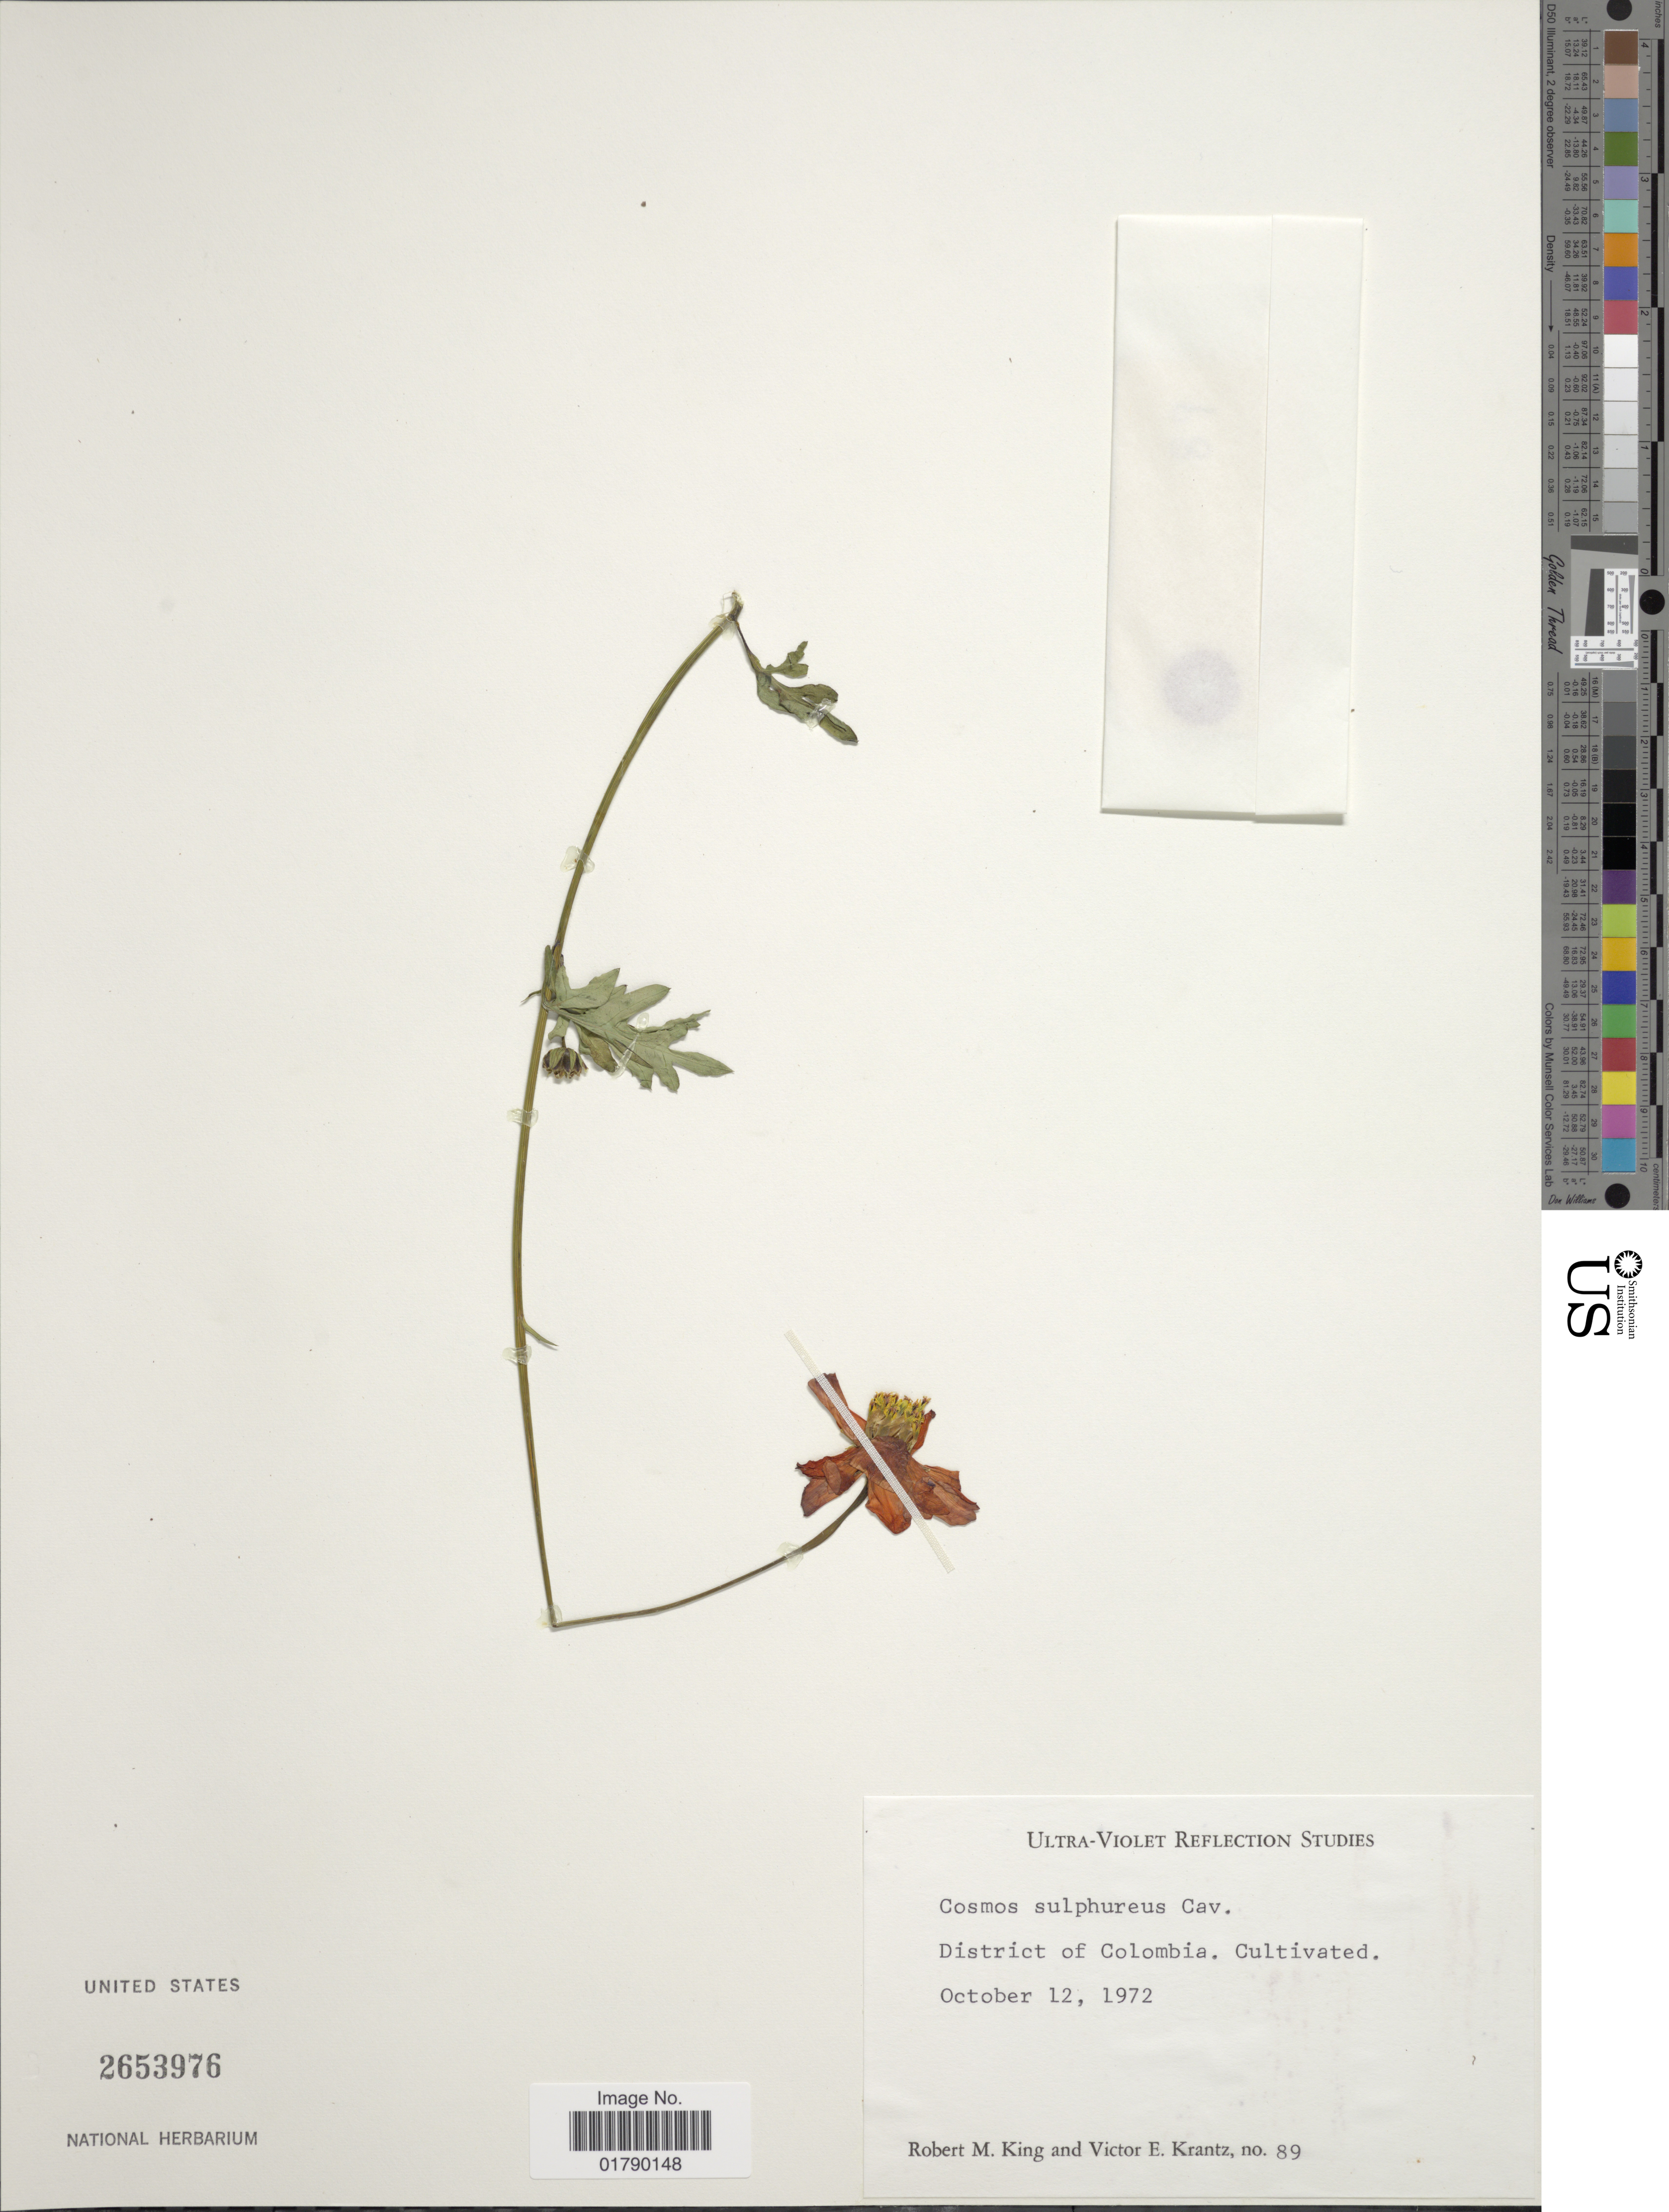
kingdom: Plantae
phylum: Tracheophyta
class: Magnoliopsida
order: Asterales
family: Asteraceae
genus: Cosmos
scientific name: Cosmos sulphureus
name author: Cav.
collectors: R. M. King & V. Krantz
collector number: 89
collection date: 1972-10-12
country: United States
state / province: District of Columbia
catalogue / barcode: US 2653976